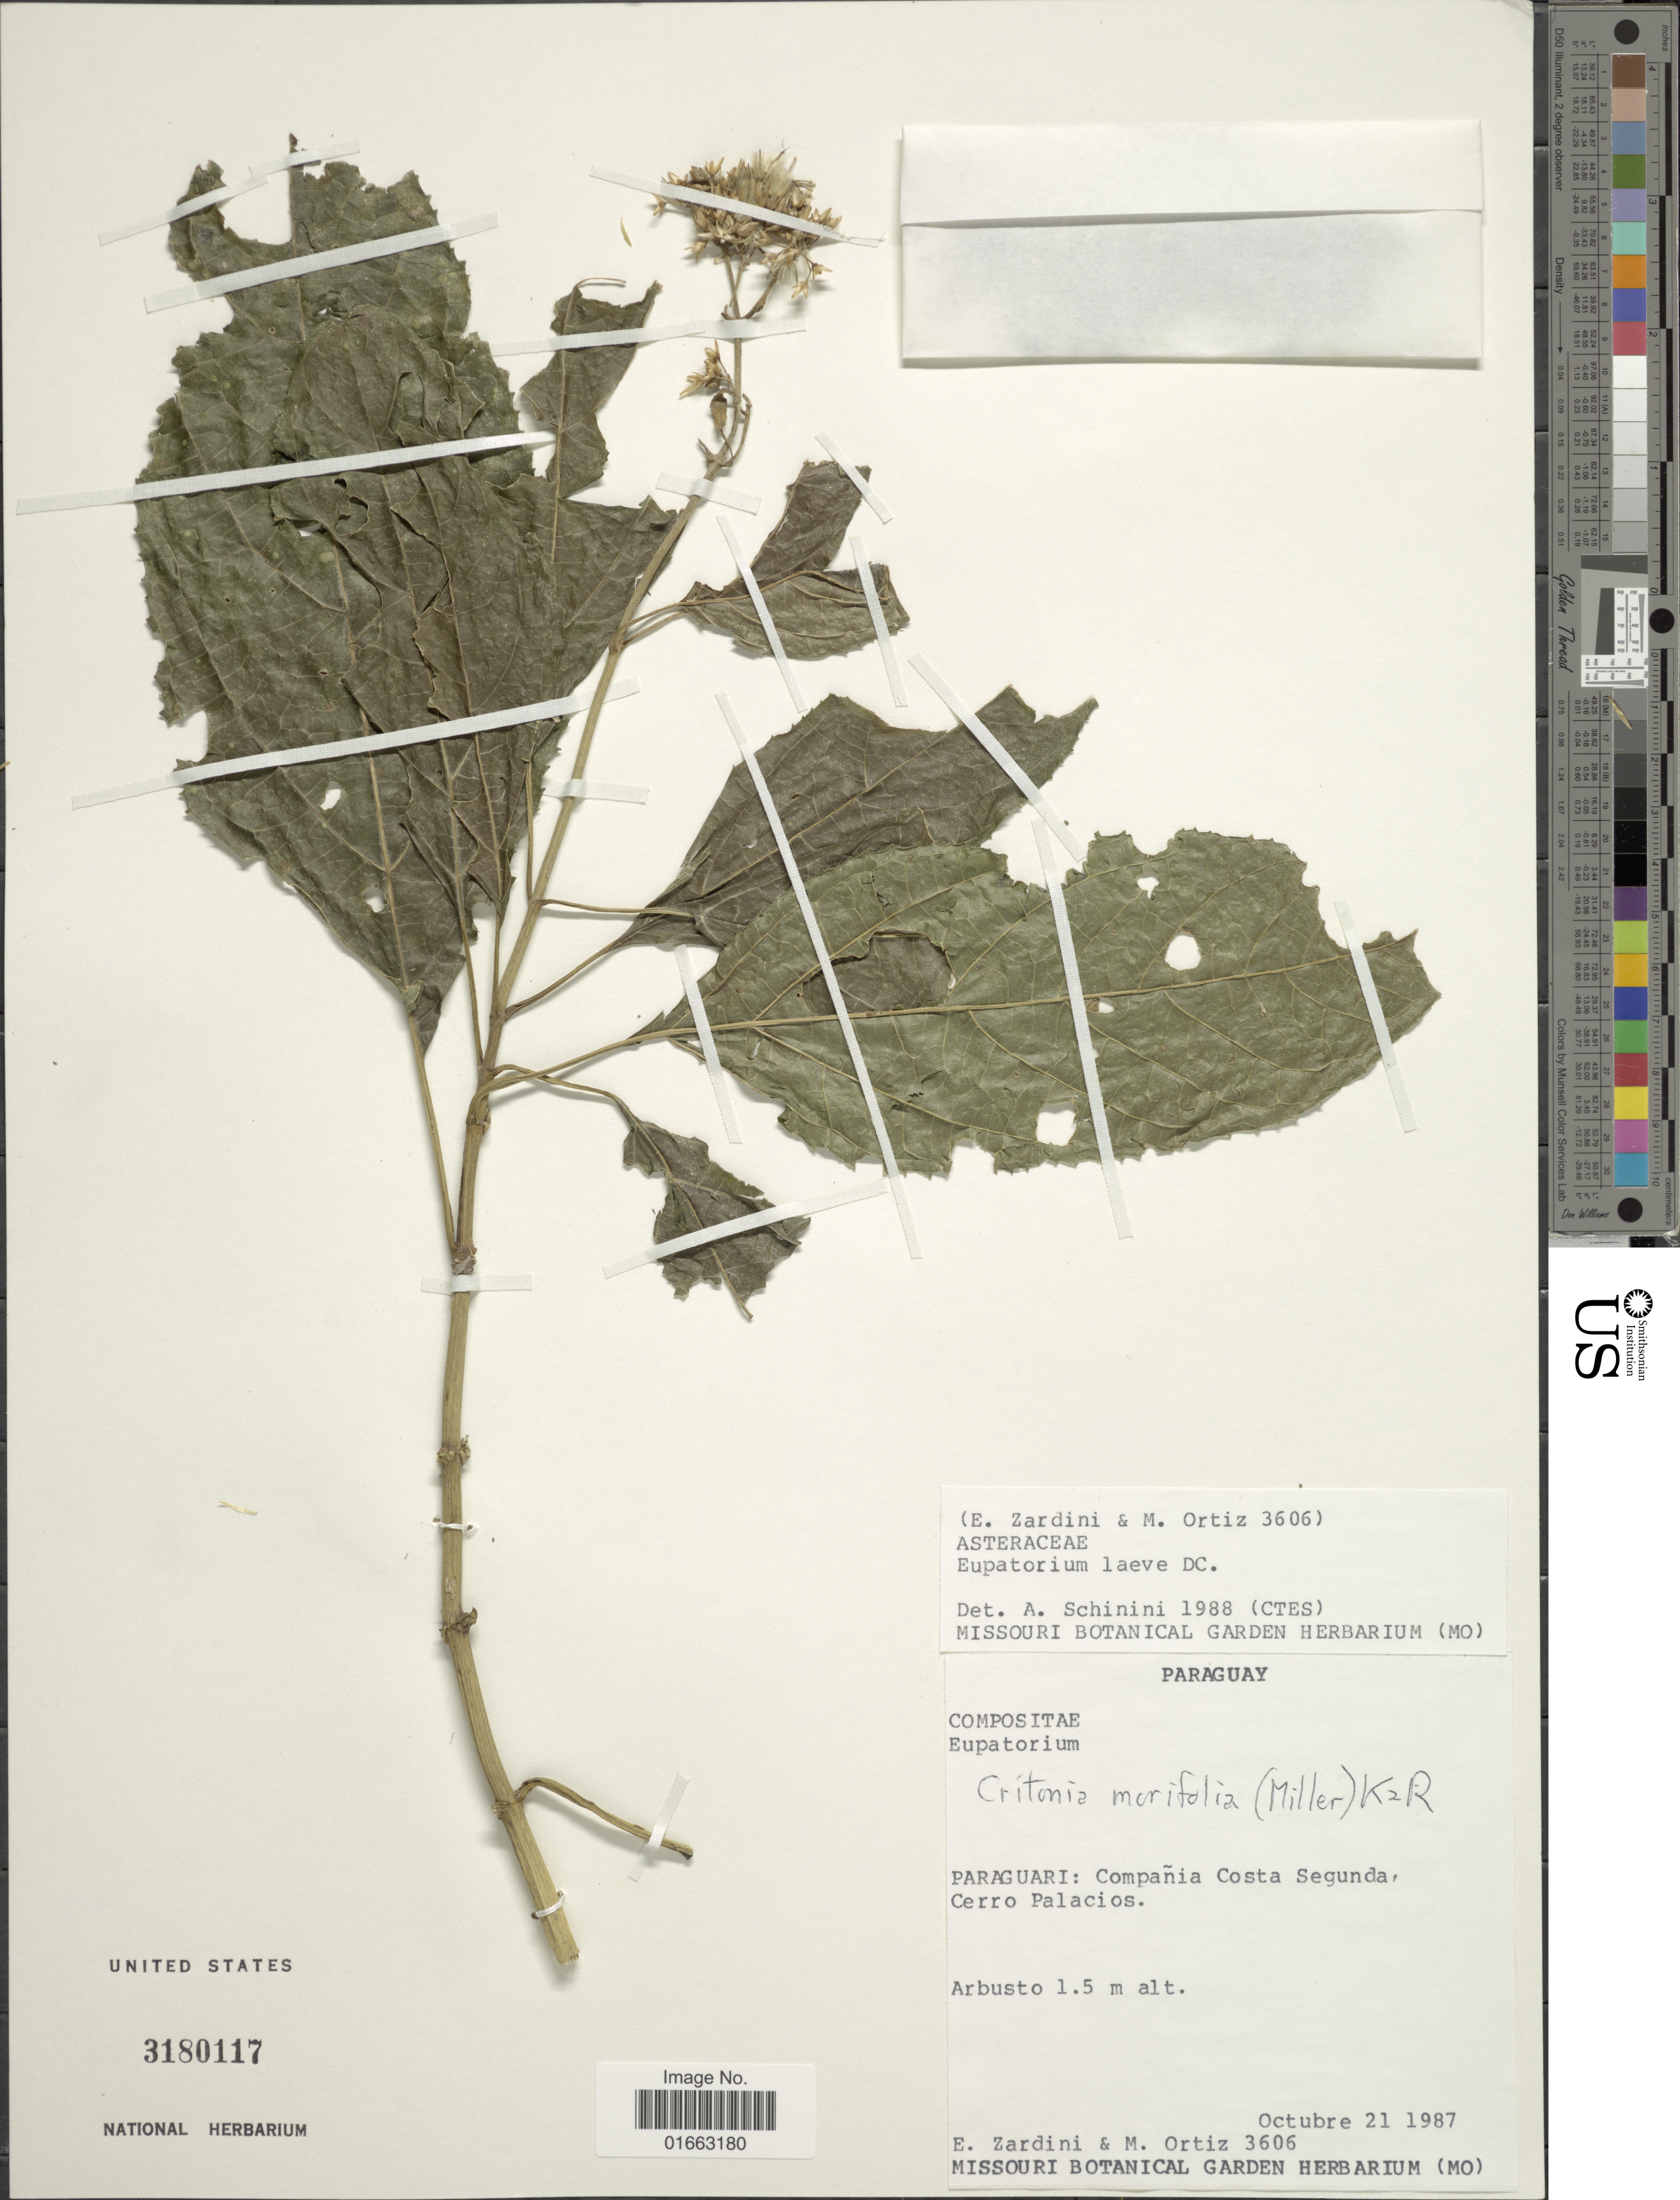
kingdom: Plantae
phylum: Tracheophyta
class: Magnoliopsida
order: Asterales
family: Asteraceae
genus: Critonia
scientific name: Critonia morifolia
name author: (Mill.) R.M. King & H. Rob.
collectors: E. M. Zardini & M. Ortíz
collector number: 3606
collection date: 1987-10-21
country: Paraguay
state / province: Paraguari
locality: Compañia Costa Segunda, Cerro Palacios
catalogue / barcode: US 3180117